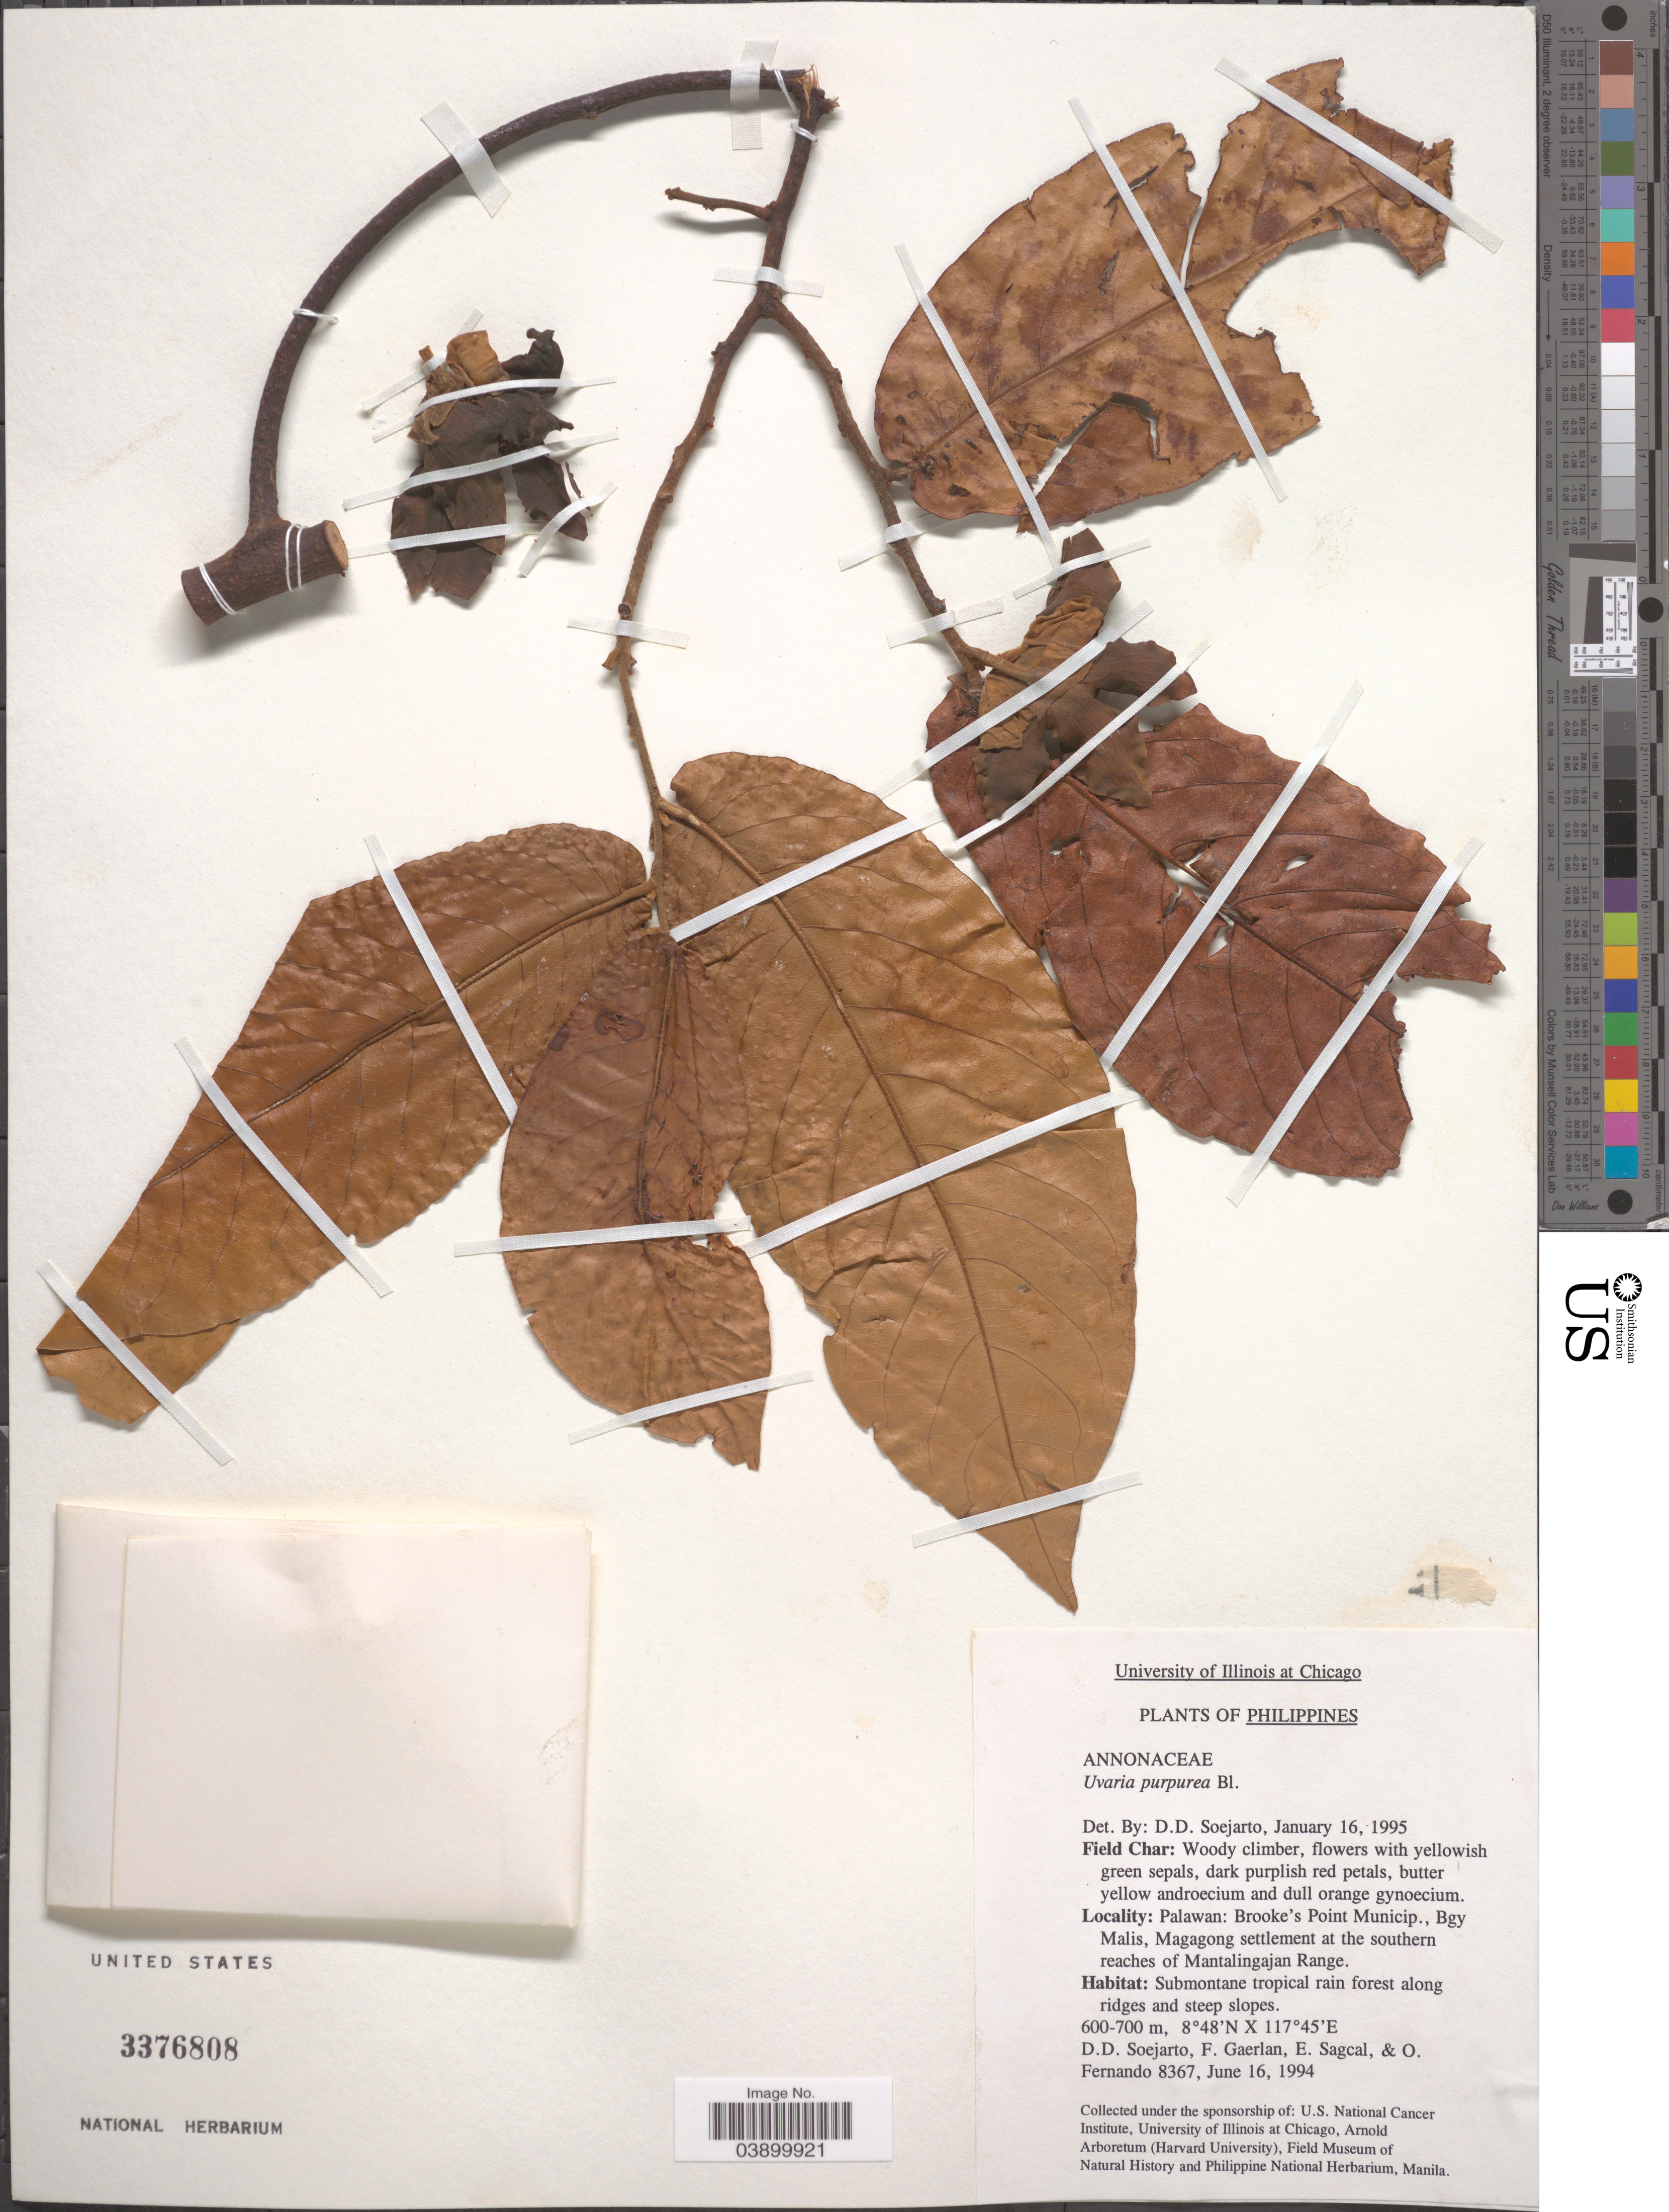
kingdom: Plantae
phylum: Tracheophyta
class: Magnoliopsida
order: Magnoliales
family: Annonaceae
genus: Uvaria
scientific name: Uvaria purpurea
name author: Blume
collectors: F. Gaerlan, E. Sagcal & O. Fernando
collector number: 8367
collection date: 1994-06-16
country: Philippines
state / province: Mimaropa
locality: Palawan: Brooke's Point Municip., Bgy Malis, Magagong settlement at the southern reaches of Mantalingajan Range.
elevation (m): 600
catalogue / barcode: US 3376808